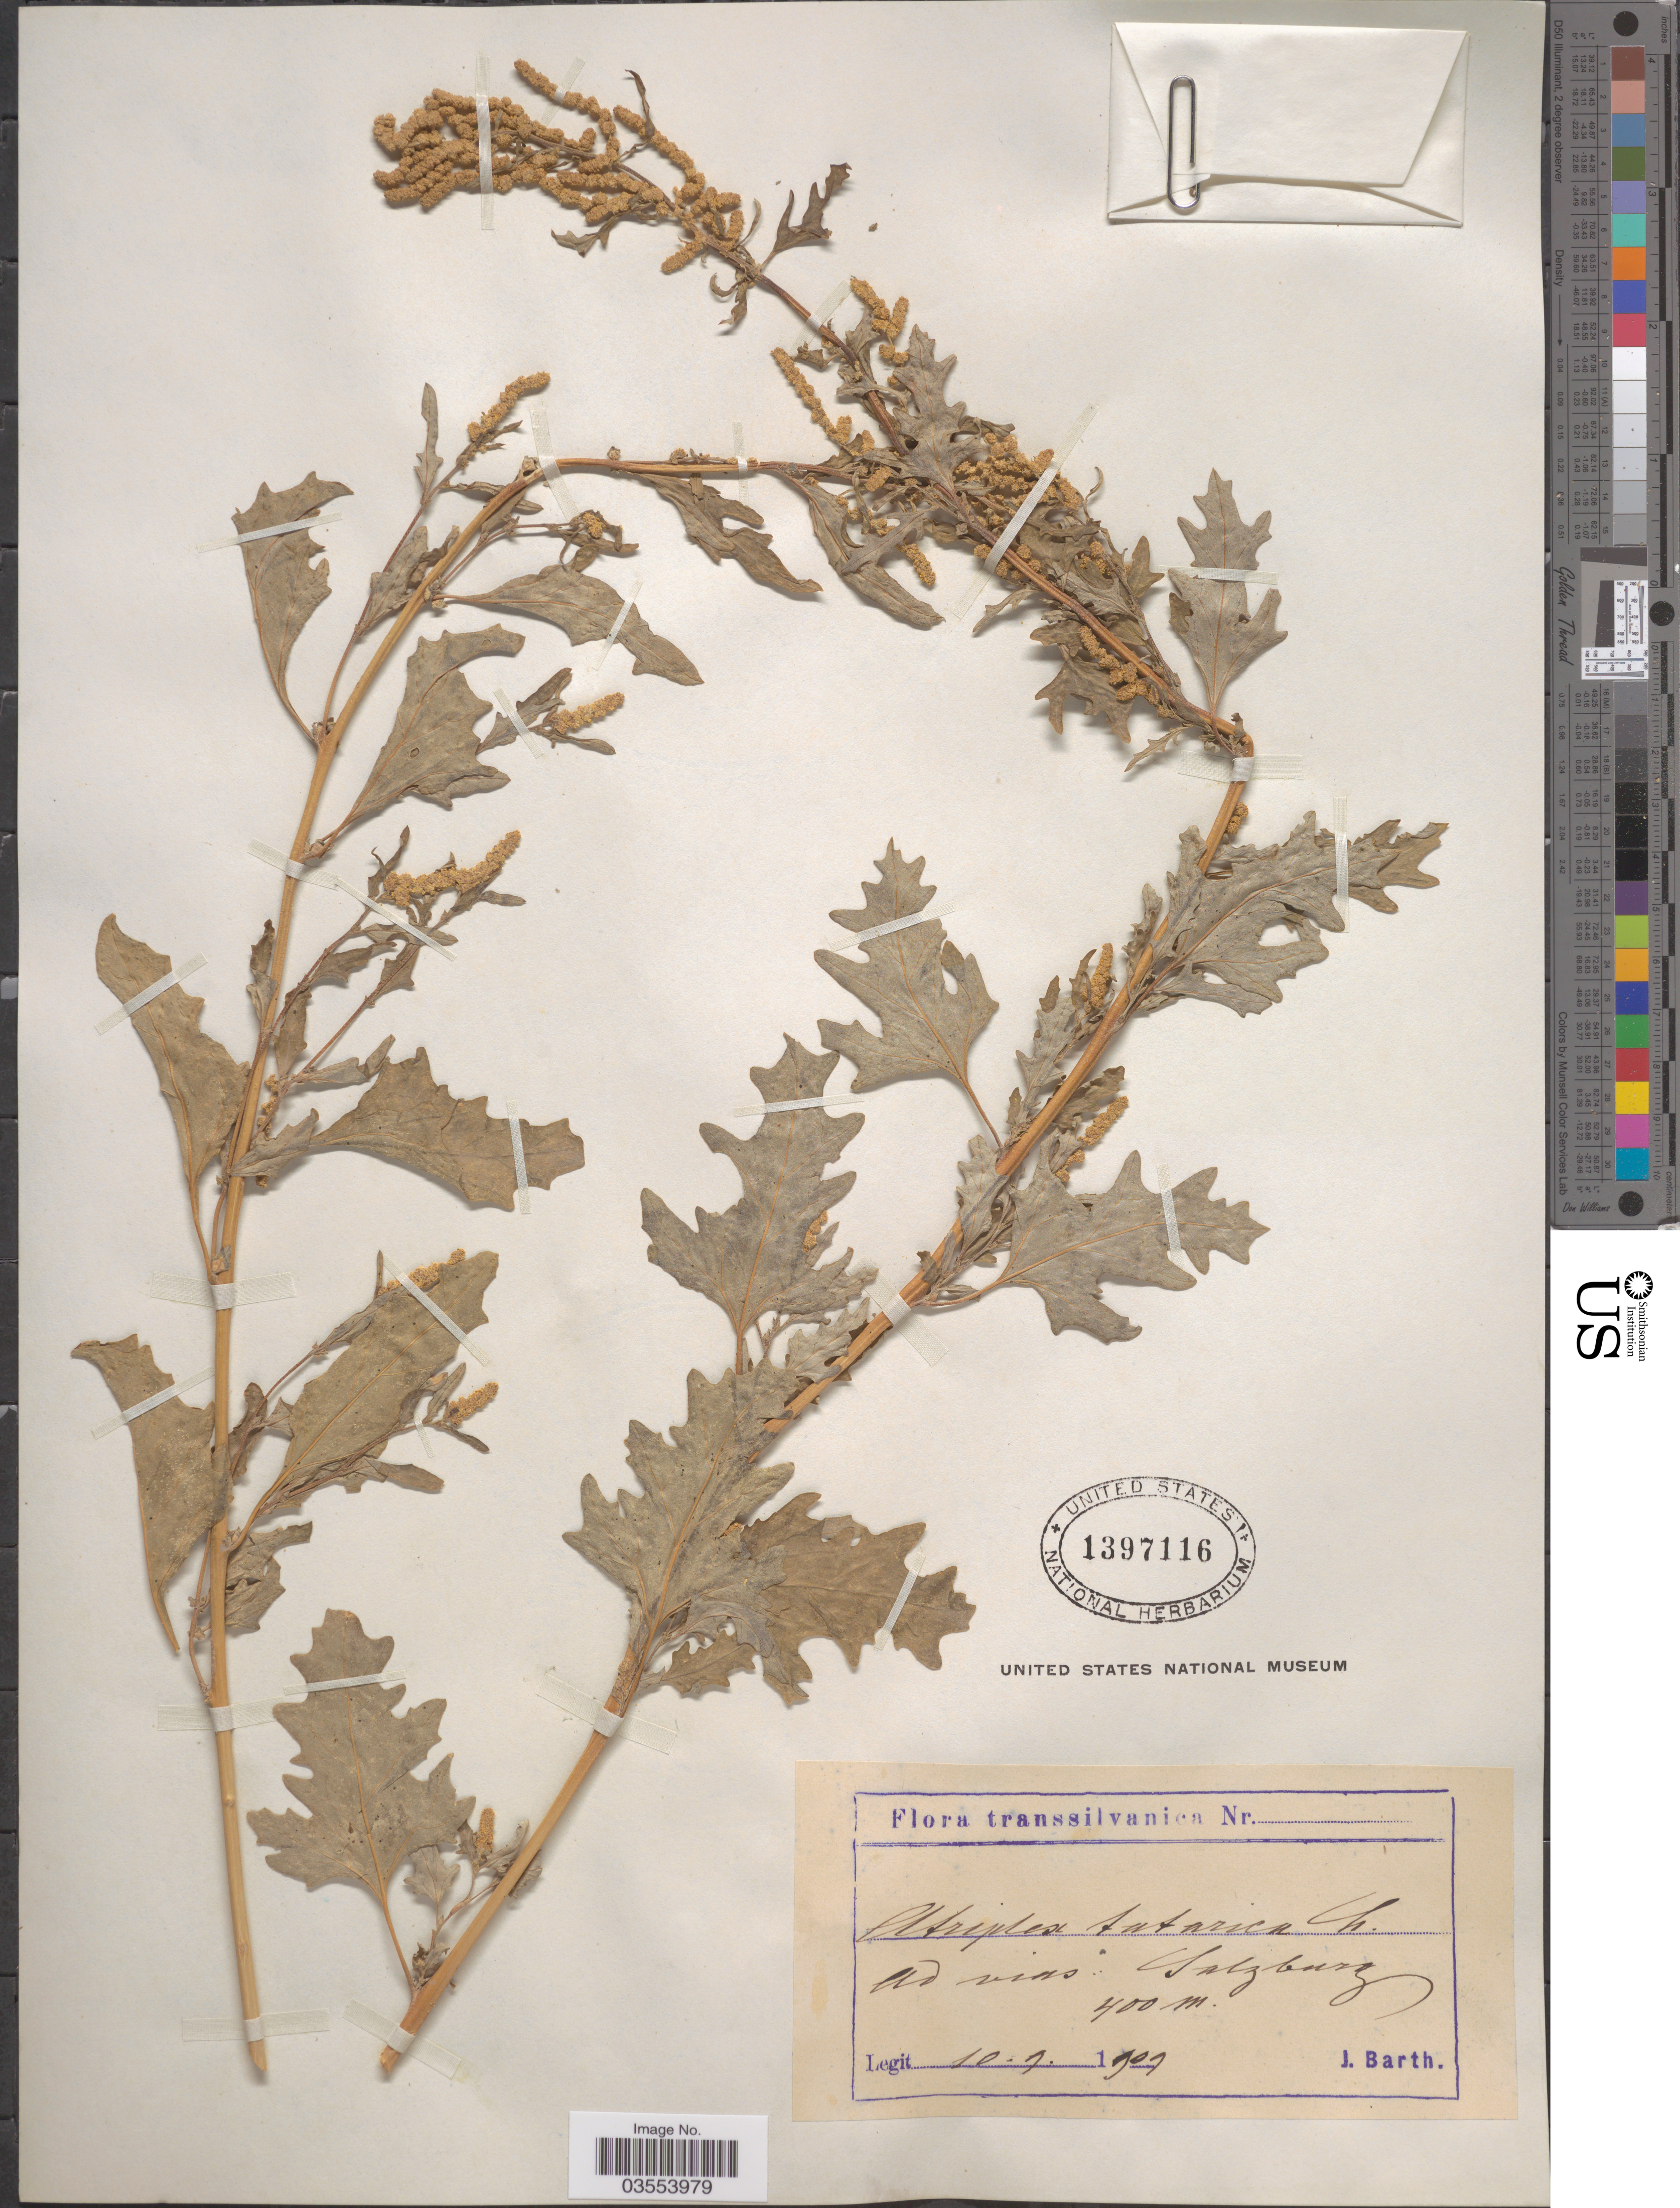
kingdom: Plantae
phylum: Tracheophyta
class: Magnoliopsida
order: Caryophyllales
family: Amaranthaceae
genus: Atriplex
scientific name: Atriplex tatarica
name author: L.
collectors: J. Barth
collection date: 1909-09-10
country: Austria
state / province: Salzburg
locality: Transsilvanica. Ad vias: Salzburg.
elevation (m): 400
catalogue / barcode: US 1397116